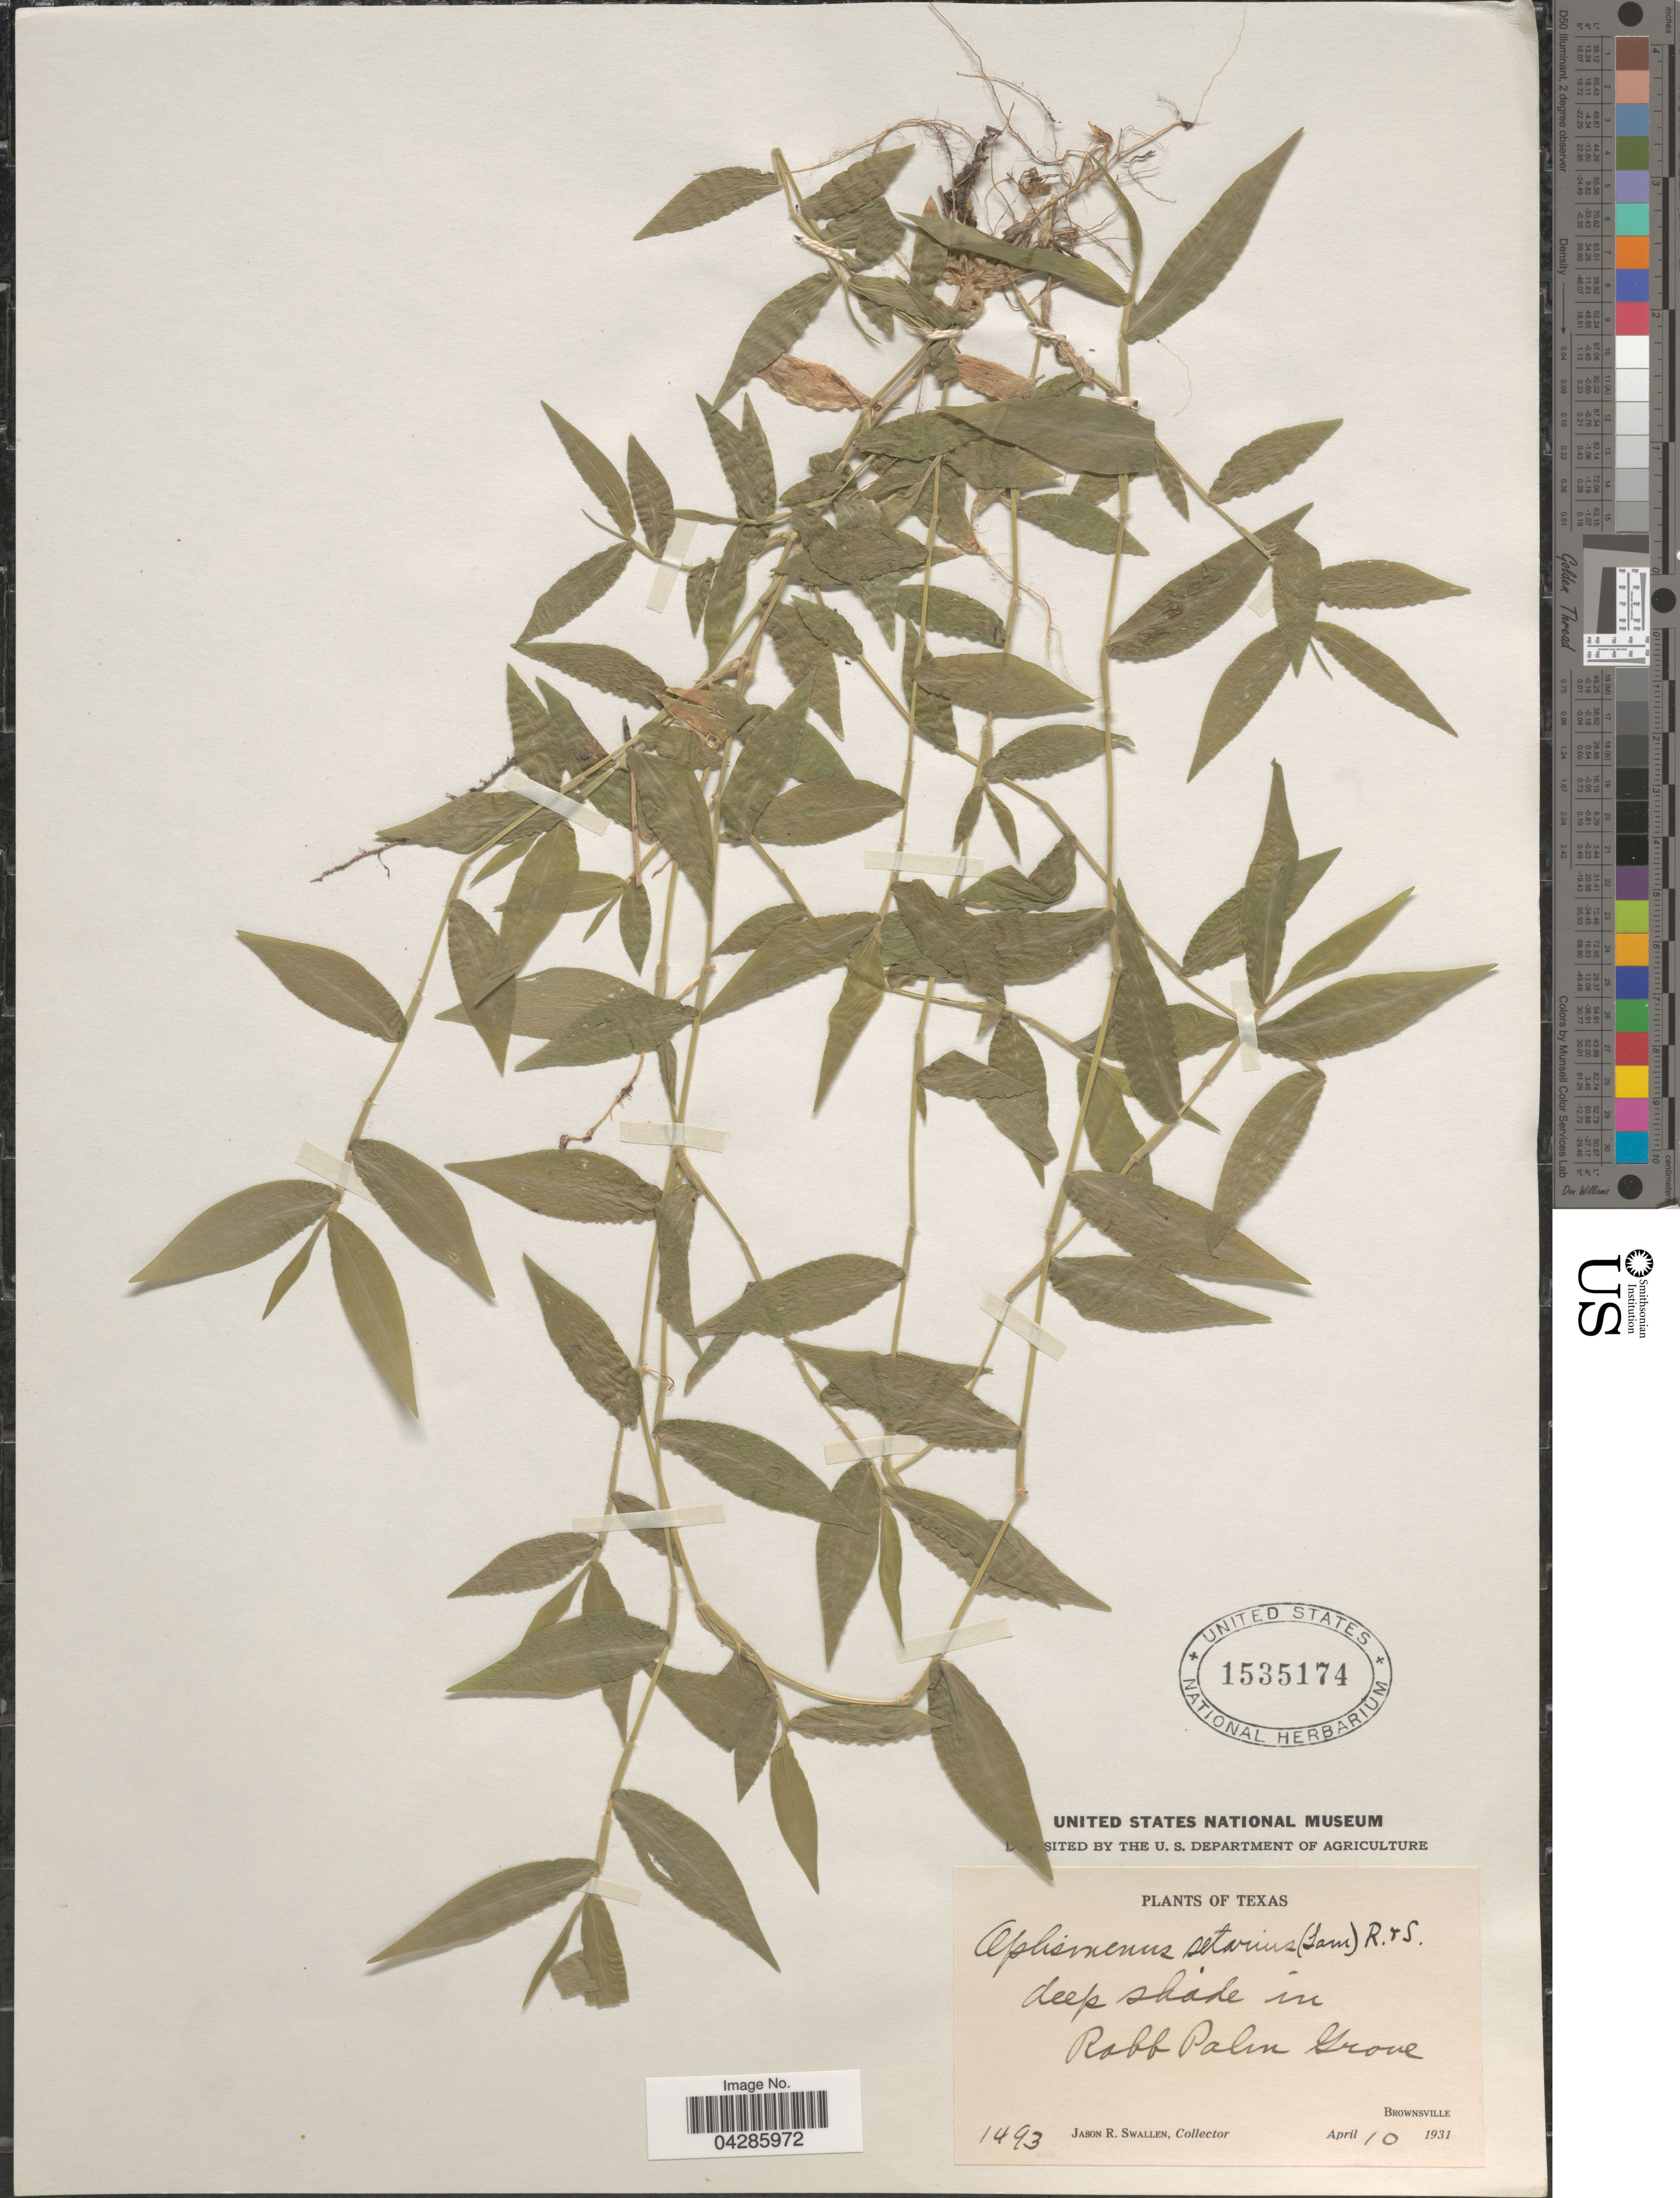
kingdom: Plantae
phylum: Tracheophyta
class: Liliopsida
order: Poales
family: Poaceae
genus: Oplismenus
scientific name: Oplismenus hirtellus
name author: (L.) P. Beauv.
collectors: J. R. Swallen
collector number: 1493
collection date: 1931-04-10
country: United States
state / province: Texas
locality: Deep shade in Robb Palin Grove. Brownsville.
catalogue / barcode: US 1535174